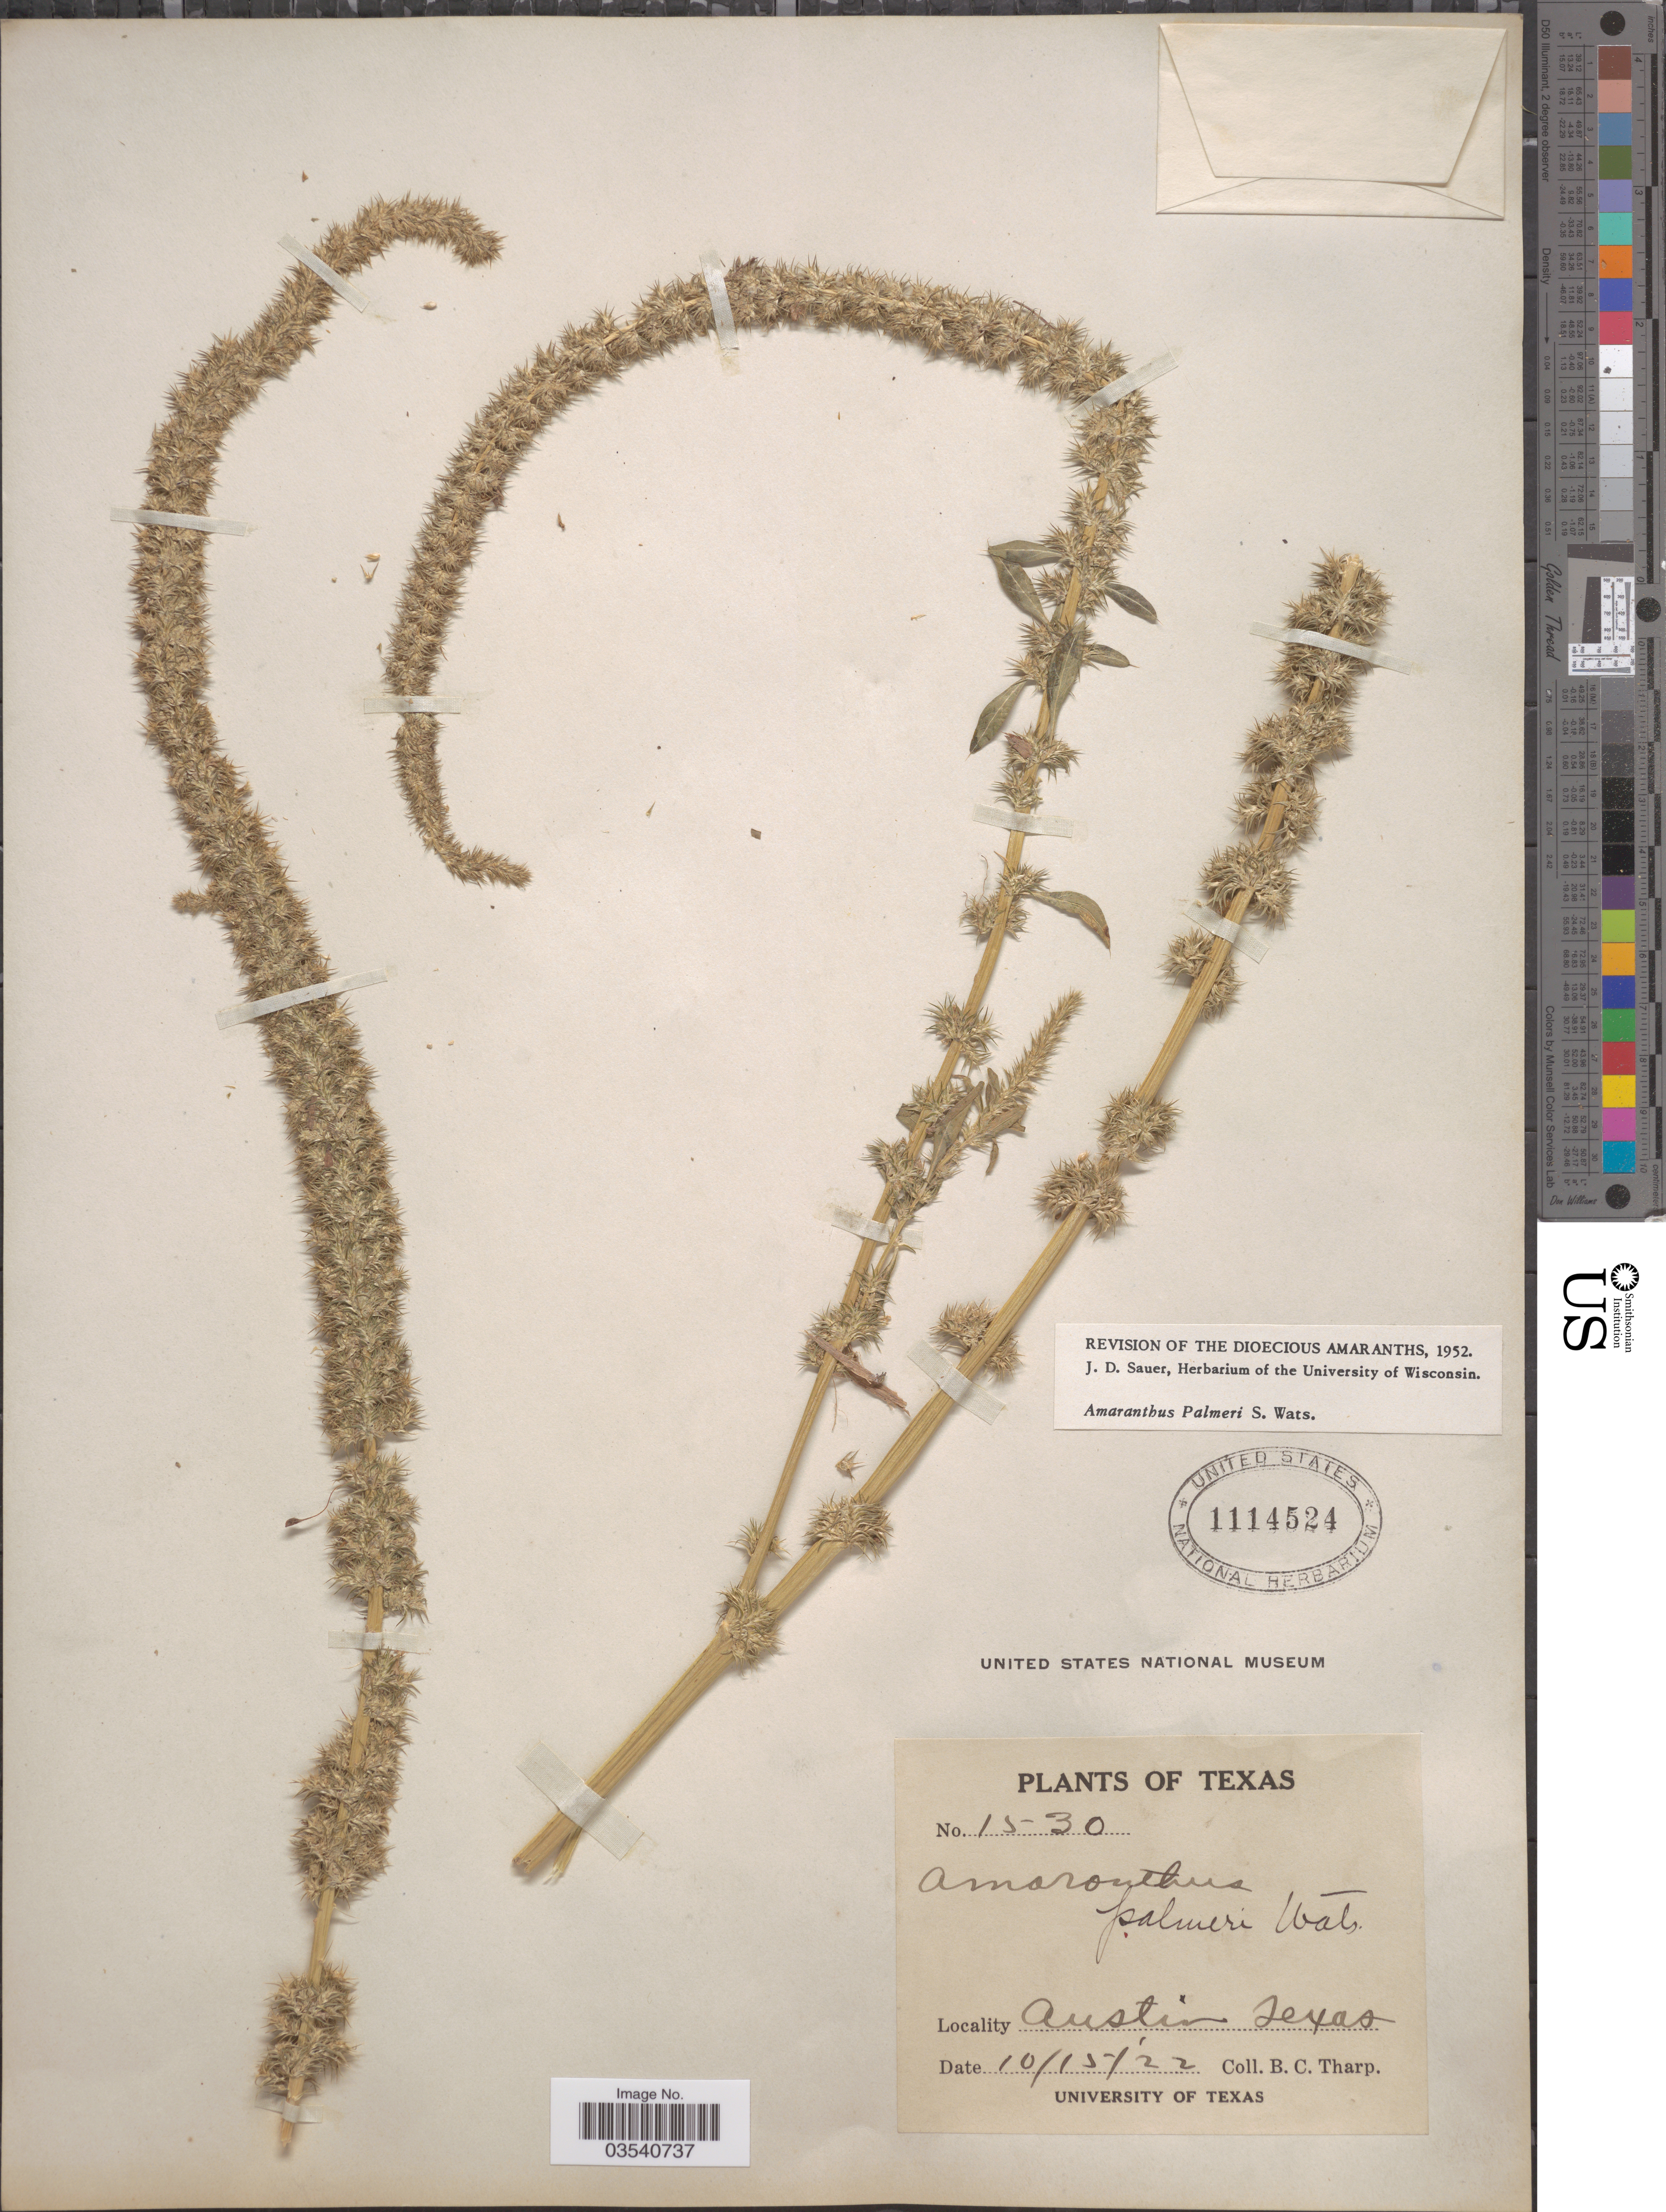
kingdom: Plantae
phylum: Tracheophyta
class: Magnoliopsida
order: Caryophyllales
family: Amaranthaceae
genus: Amaranthus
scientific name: Amaranthus palmeri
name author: S. Watson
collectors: B. C. Tharp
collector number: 1530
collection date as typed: Transcribed d/m/y: 15/10/22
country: United States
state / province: Texas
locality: Austin.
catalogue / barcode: US 1114524